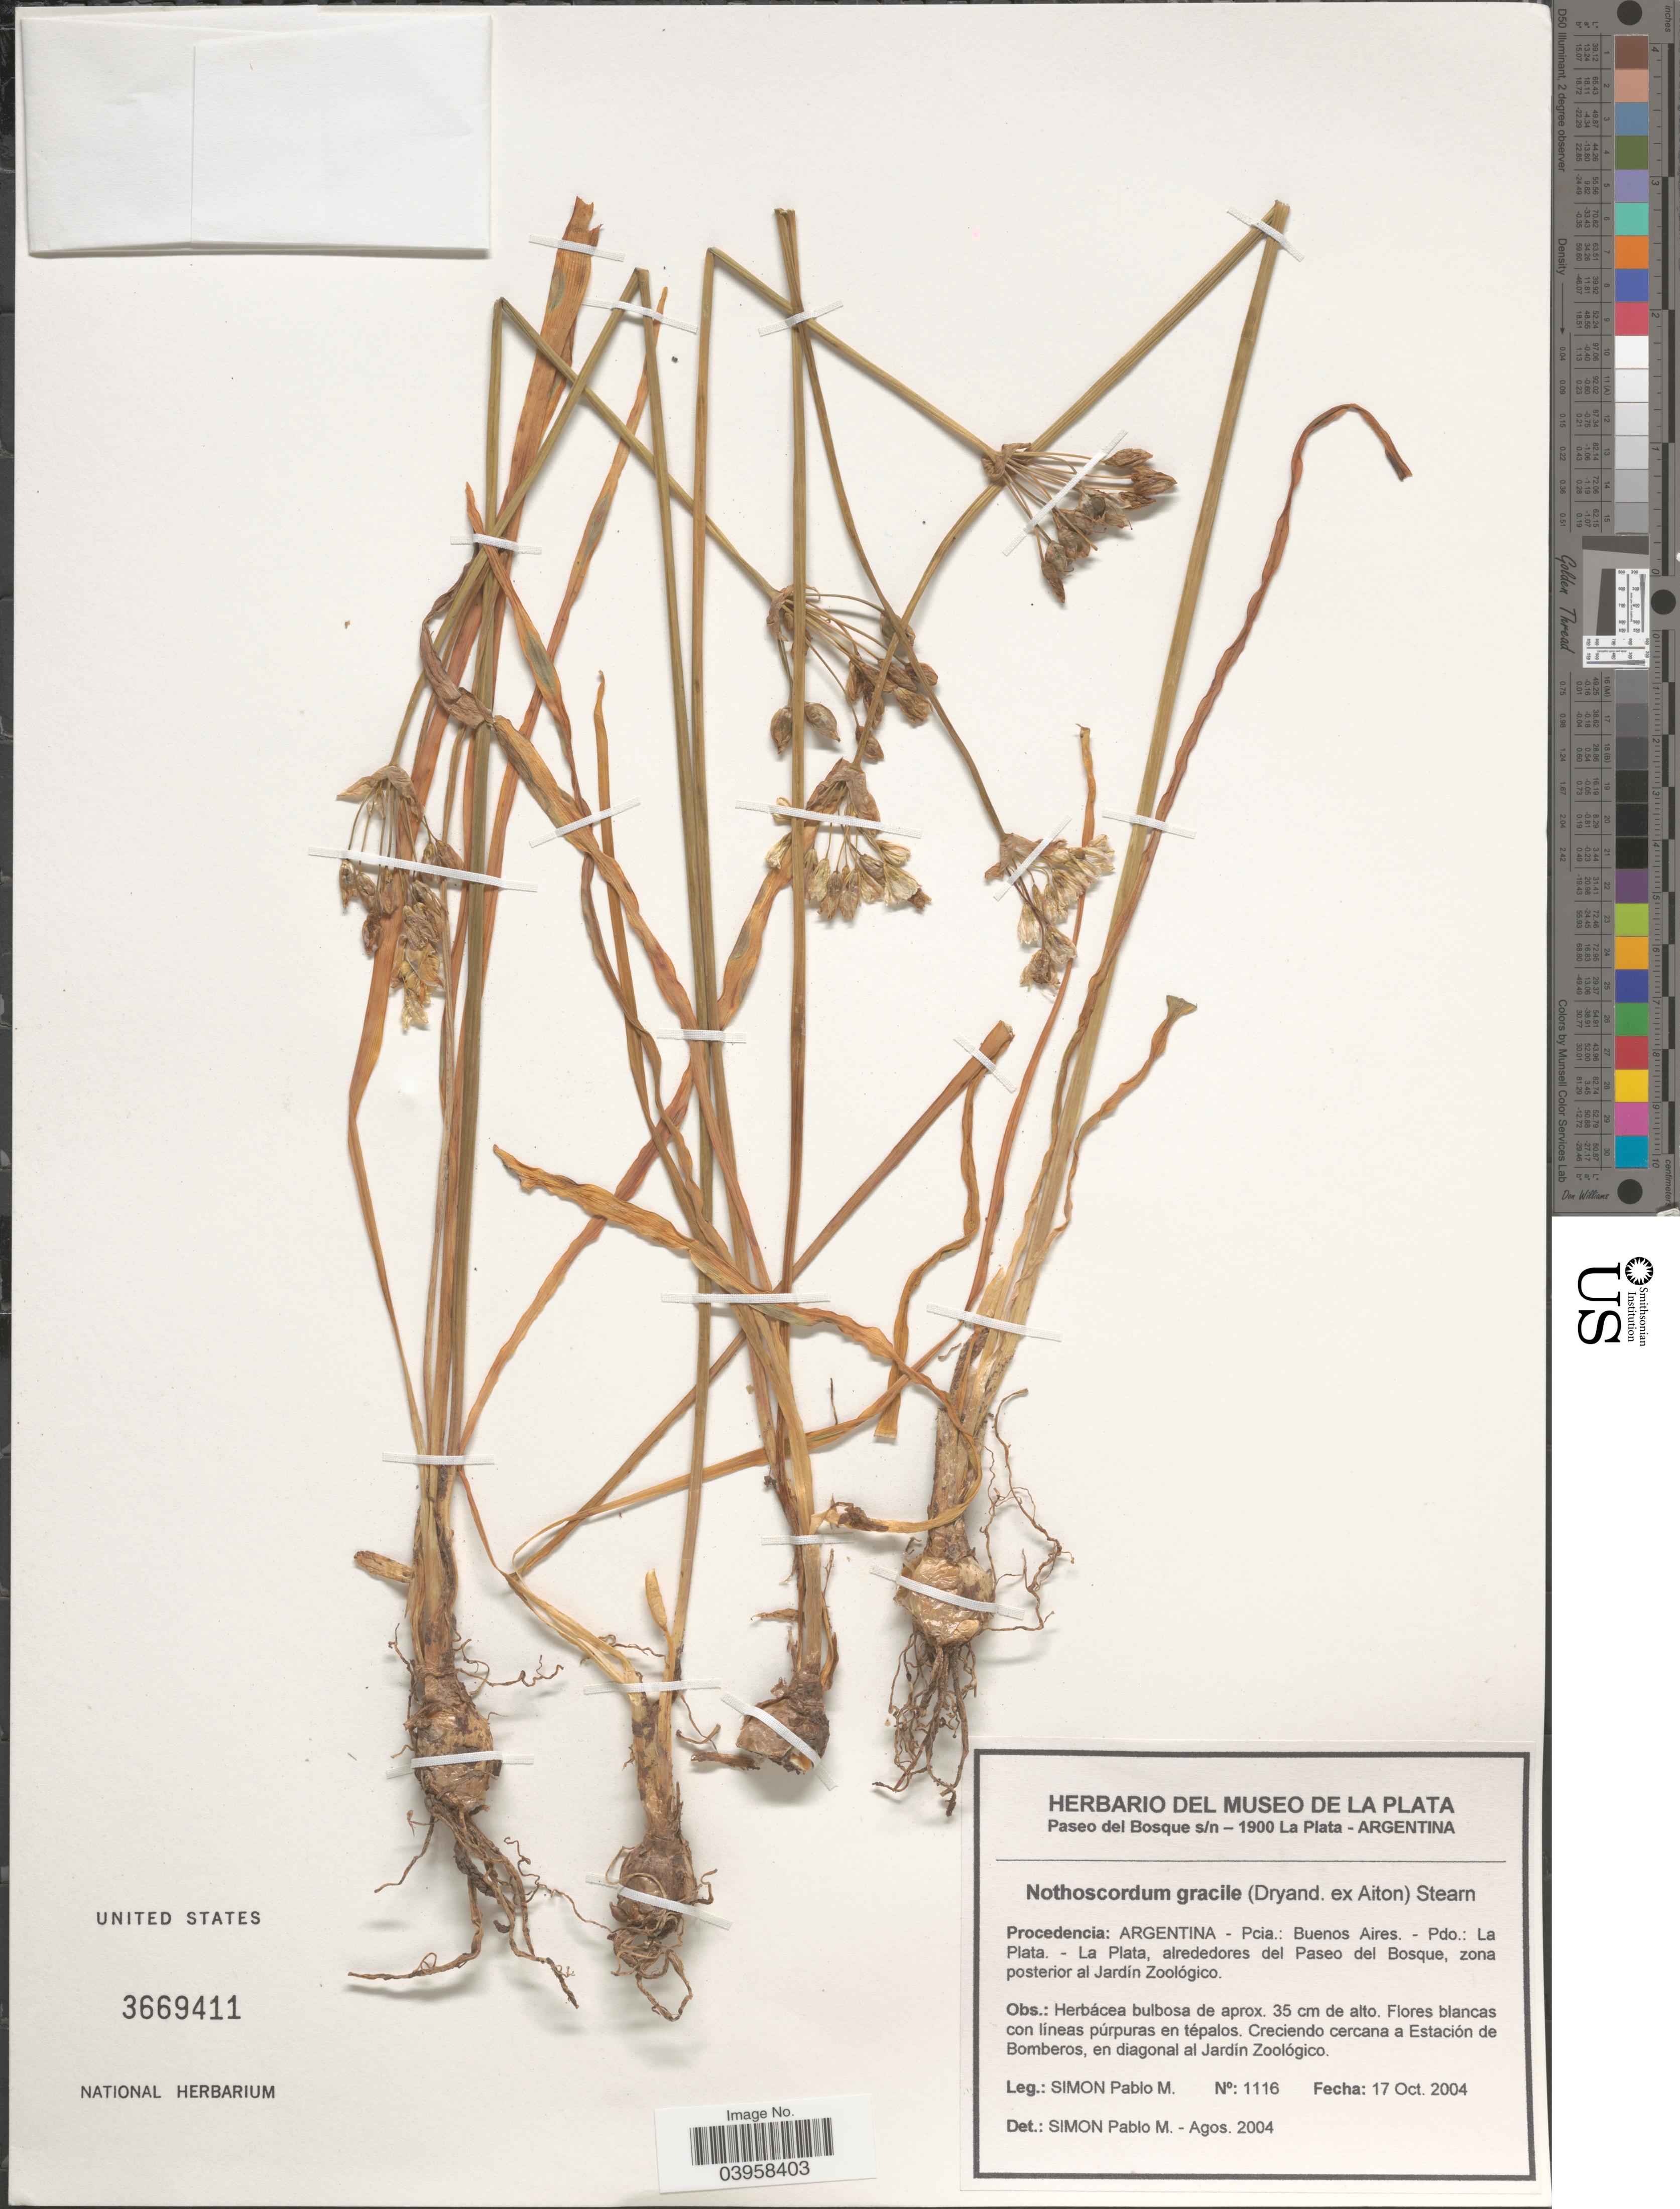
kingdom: Plantae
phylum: Tracheophyta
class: Liliopsida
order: Asparagales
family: Amaryllidaceae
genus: Nothoscordum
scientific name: Nothoscordum gracile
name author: (Aiton) Stearn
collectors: S. Pablo M.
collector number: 1116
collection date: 2004-10-17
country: Argentina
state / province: Buenos Aires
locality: Pdo.: La Plata. - La Plata, alrededores del Paseo del Bosque, zona posterior al Jardín Zoológico.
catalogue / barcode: US 3669411